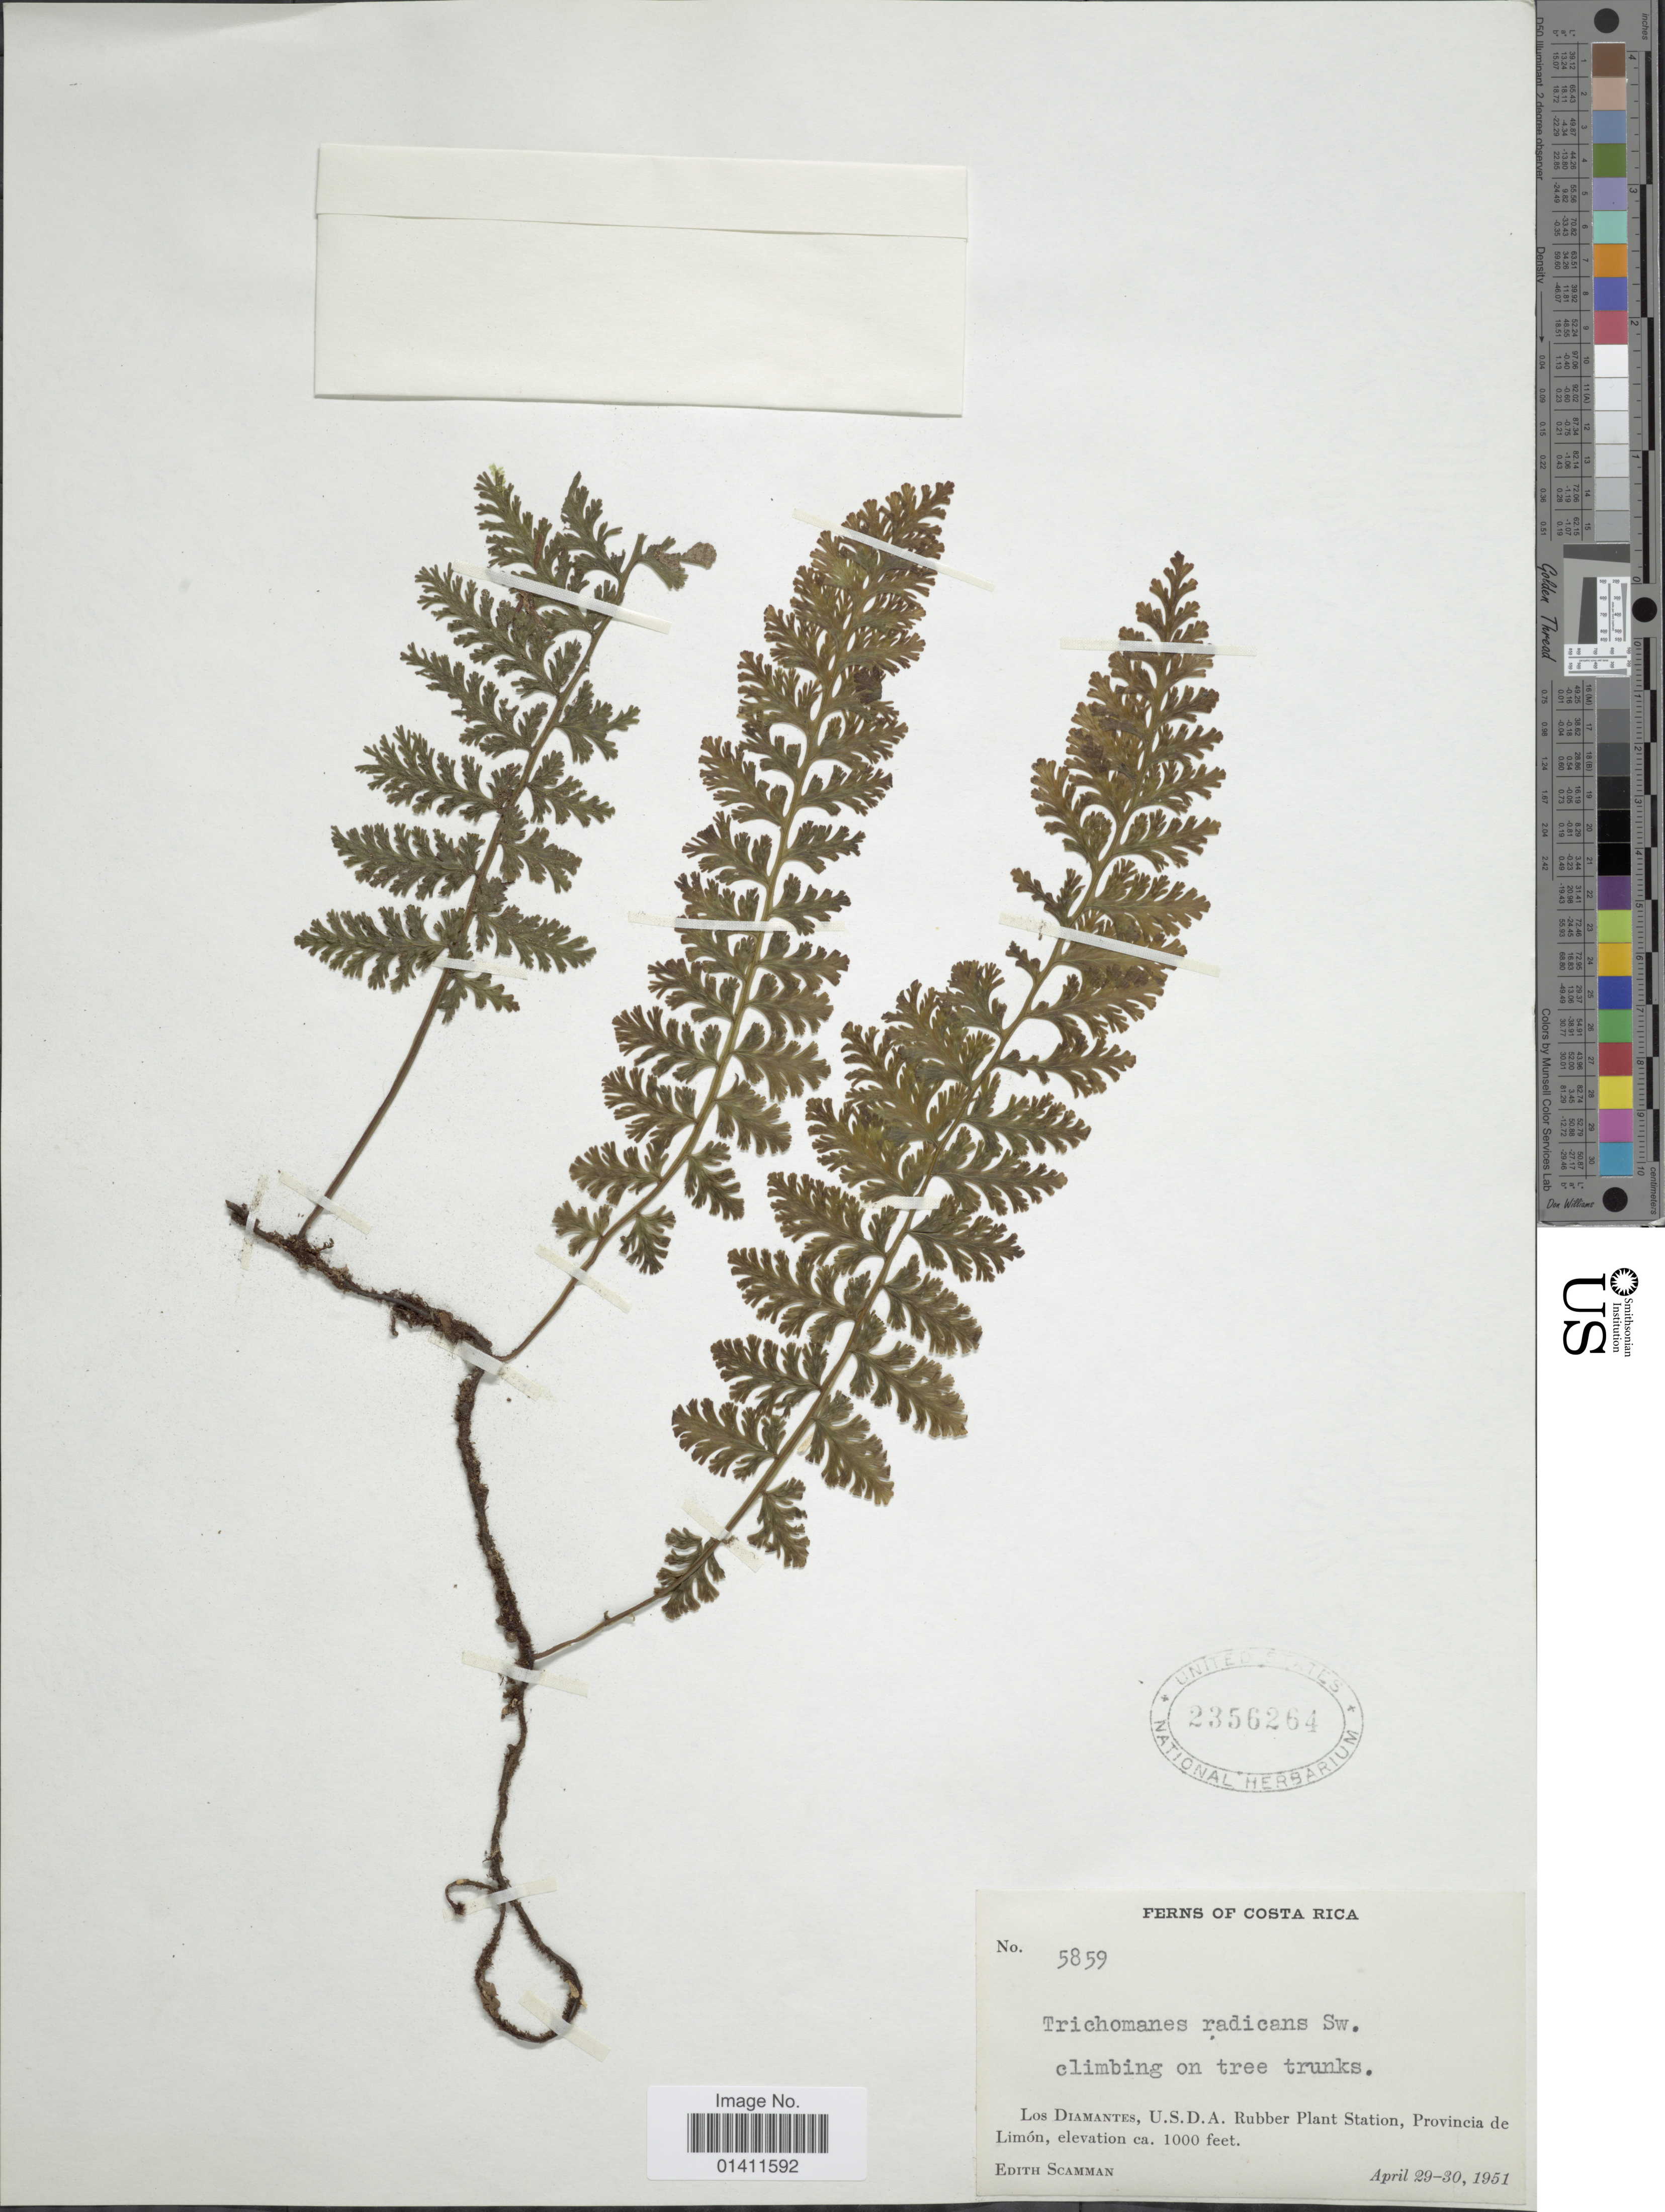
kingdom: Plantae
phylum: Tracheophyta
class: Polypodiopsida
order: Hymenophyllales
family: Hymenophyllaceae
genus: Vandenboschia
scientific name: Vandenboschia collariata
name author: (Bosch) Ebihara & K. Iwats.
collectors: E. Scamman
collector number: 5859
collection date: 1951-04-29/1951-04-30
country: Costa Rica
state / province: Limón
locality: Los Diamantes, U.S.D.A. Rubber Plants Station, Provincia de Limon.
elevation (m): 305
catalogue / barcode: US 2356264